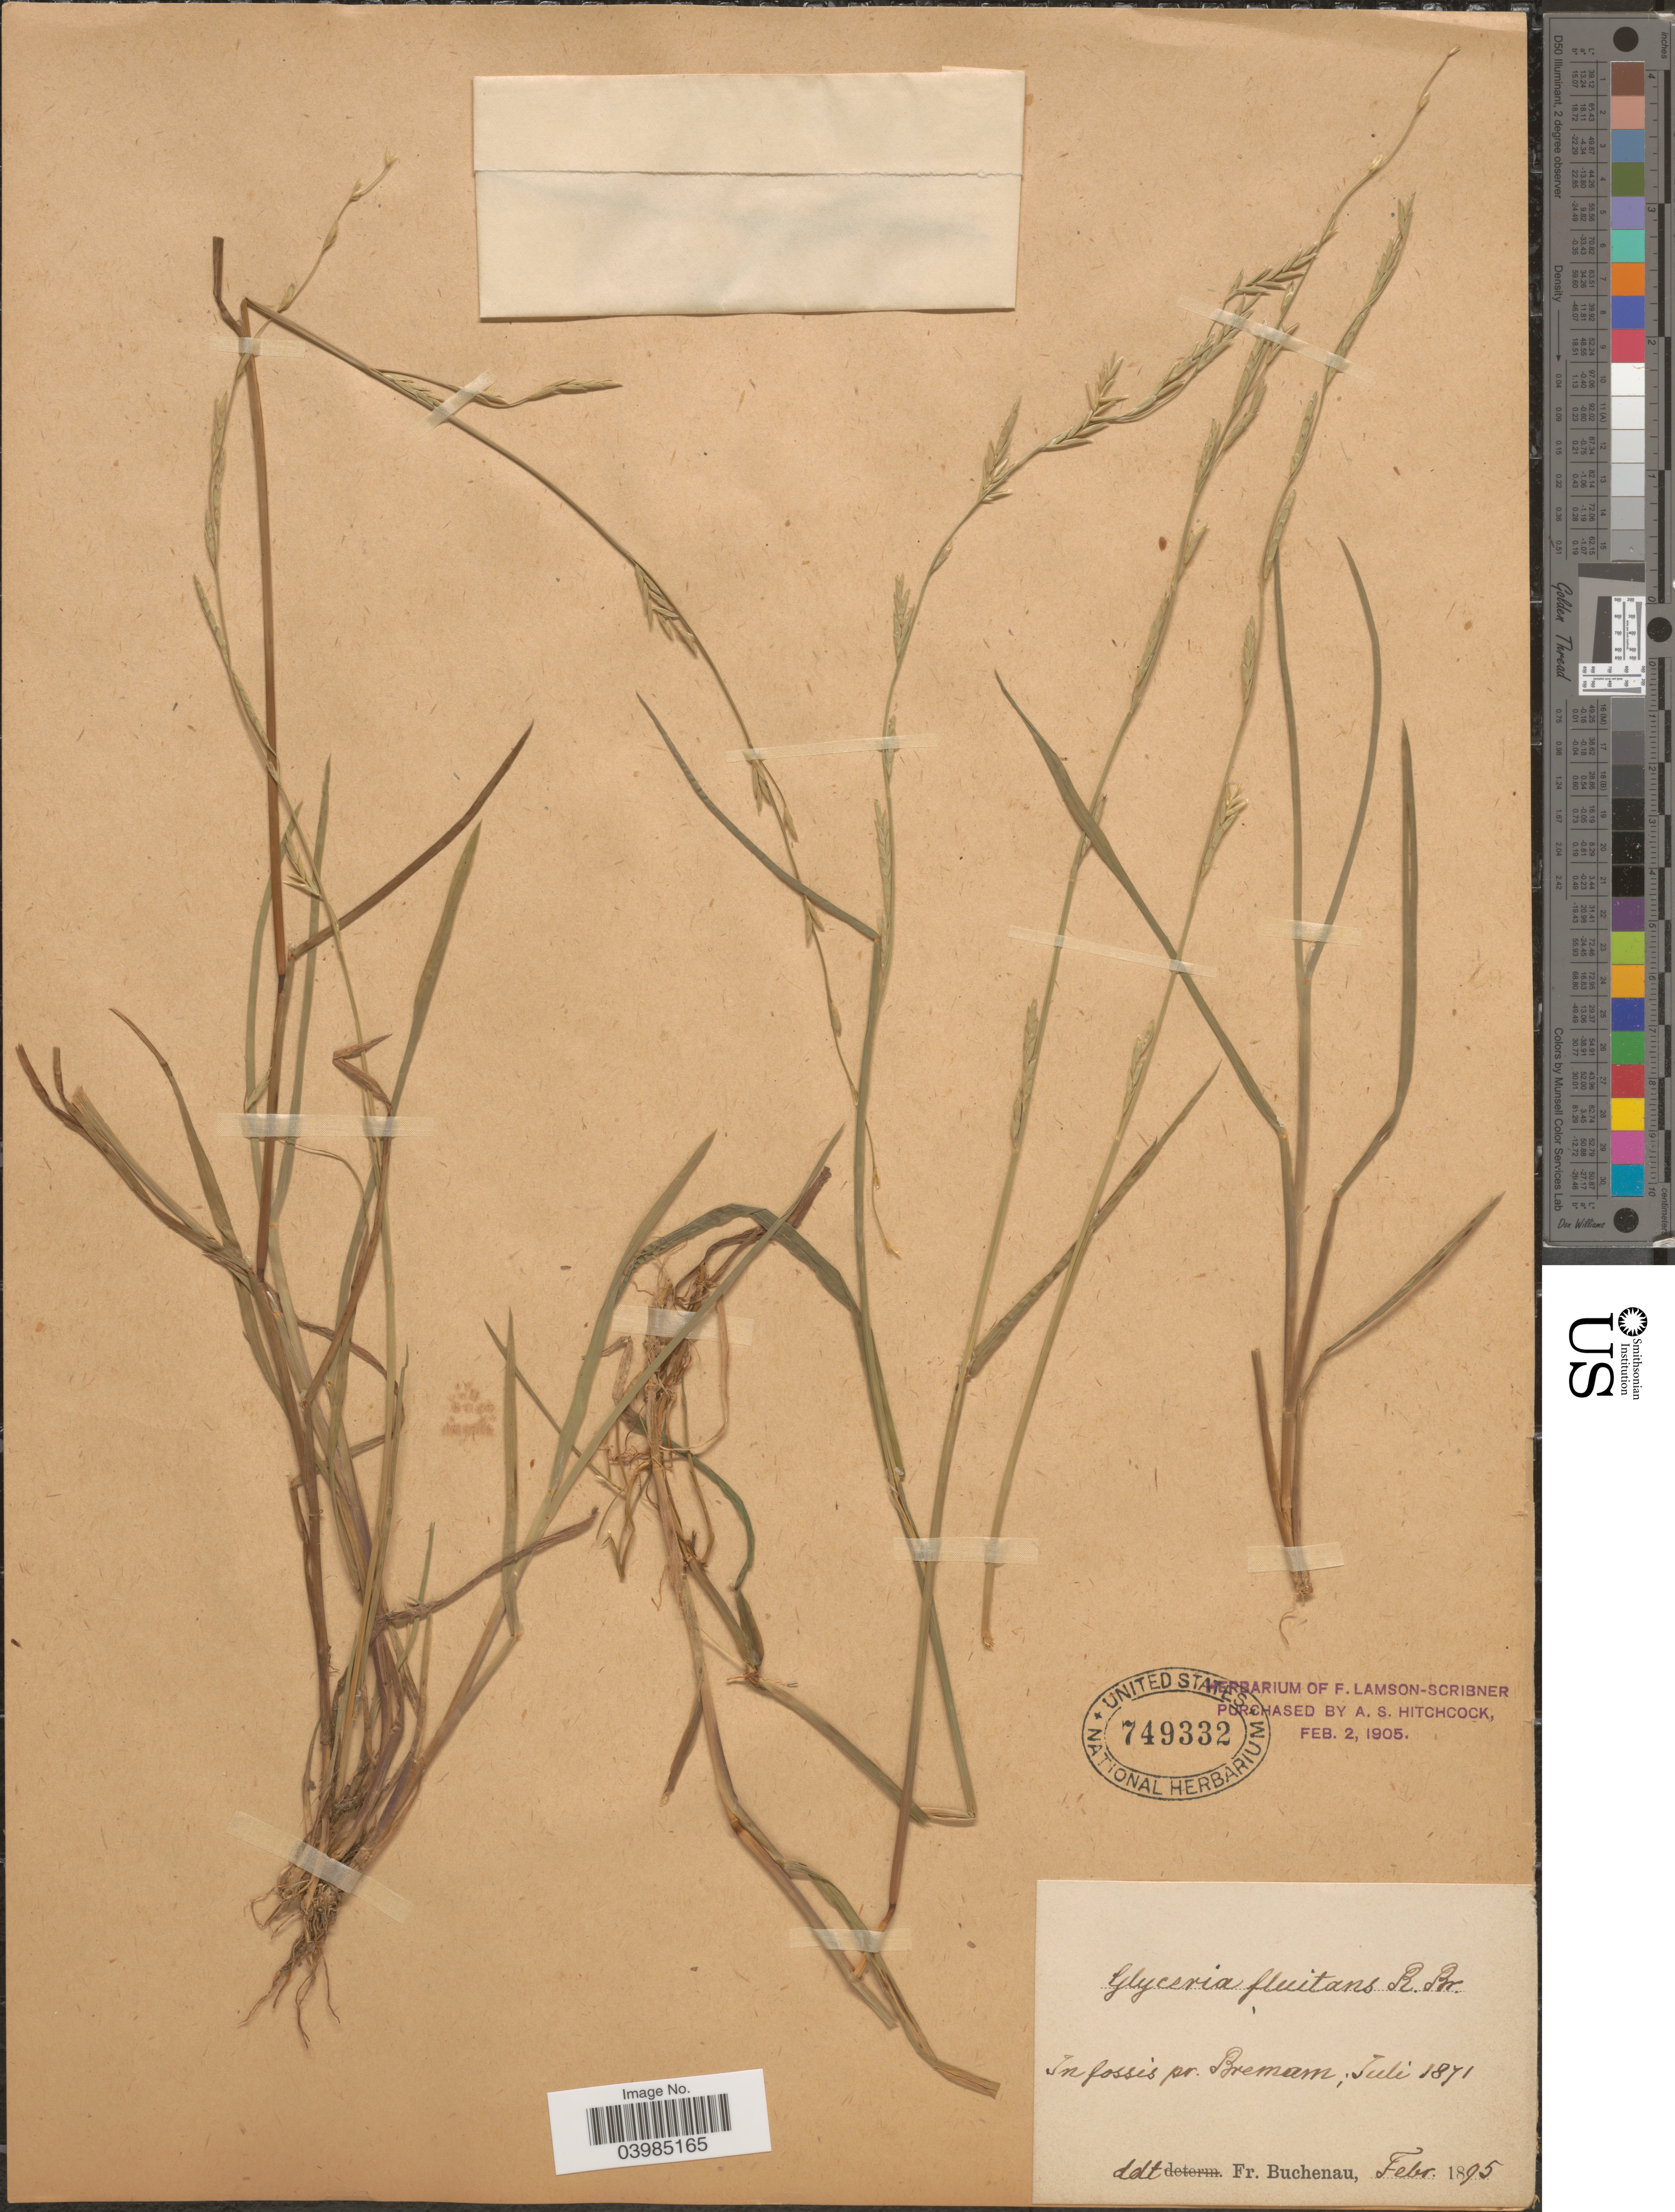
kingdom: Plantae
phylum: Tracheophyta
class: Liliopsida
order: Poales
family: Poaceae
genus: Glyceria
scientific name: Glyceria fluitans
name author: (L.) R. Br.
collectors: F. Buchenau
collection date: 1871-07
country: Germany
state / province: Bremen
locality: In fossis pr. Bremam.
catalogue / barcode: US 749332